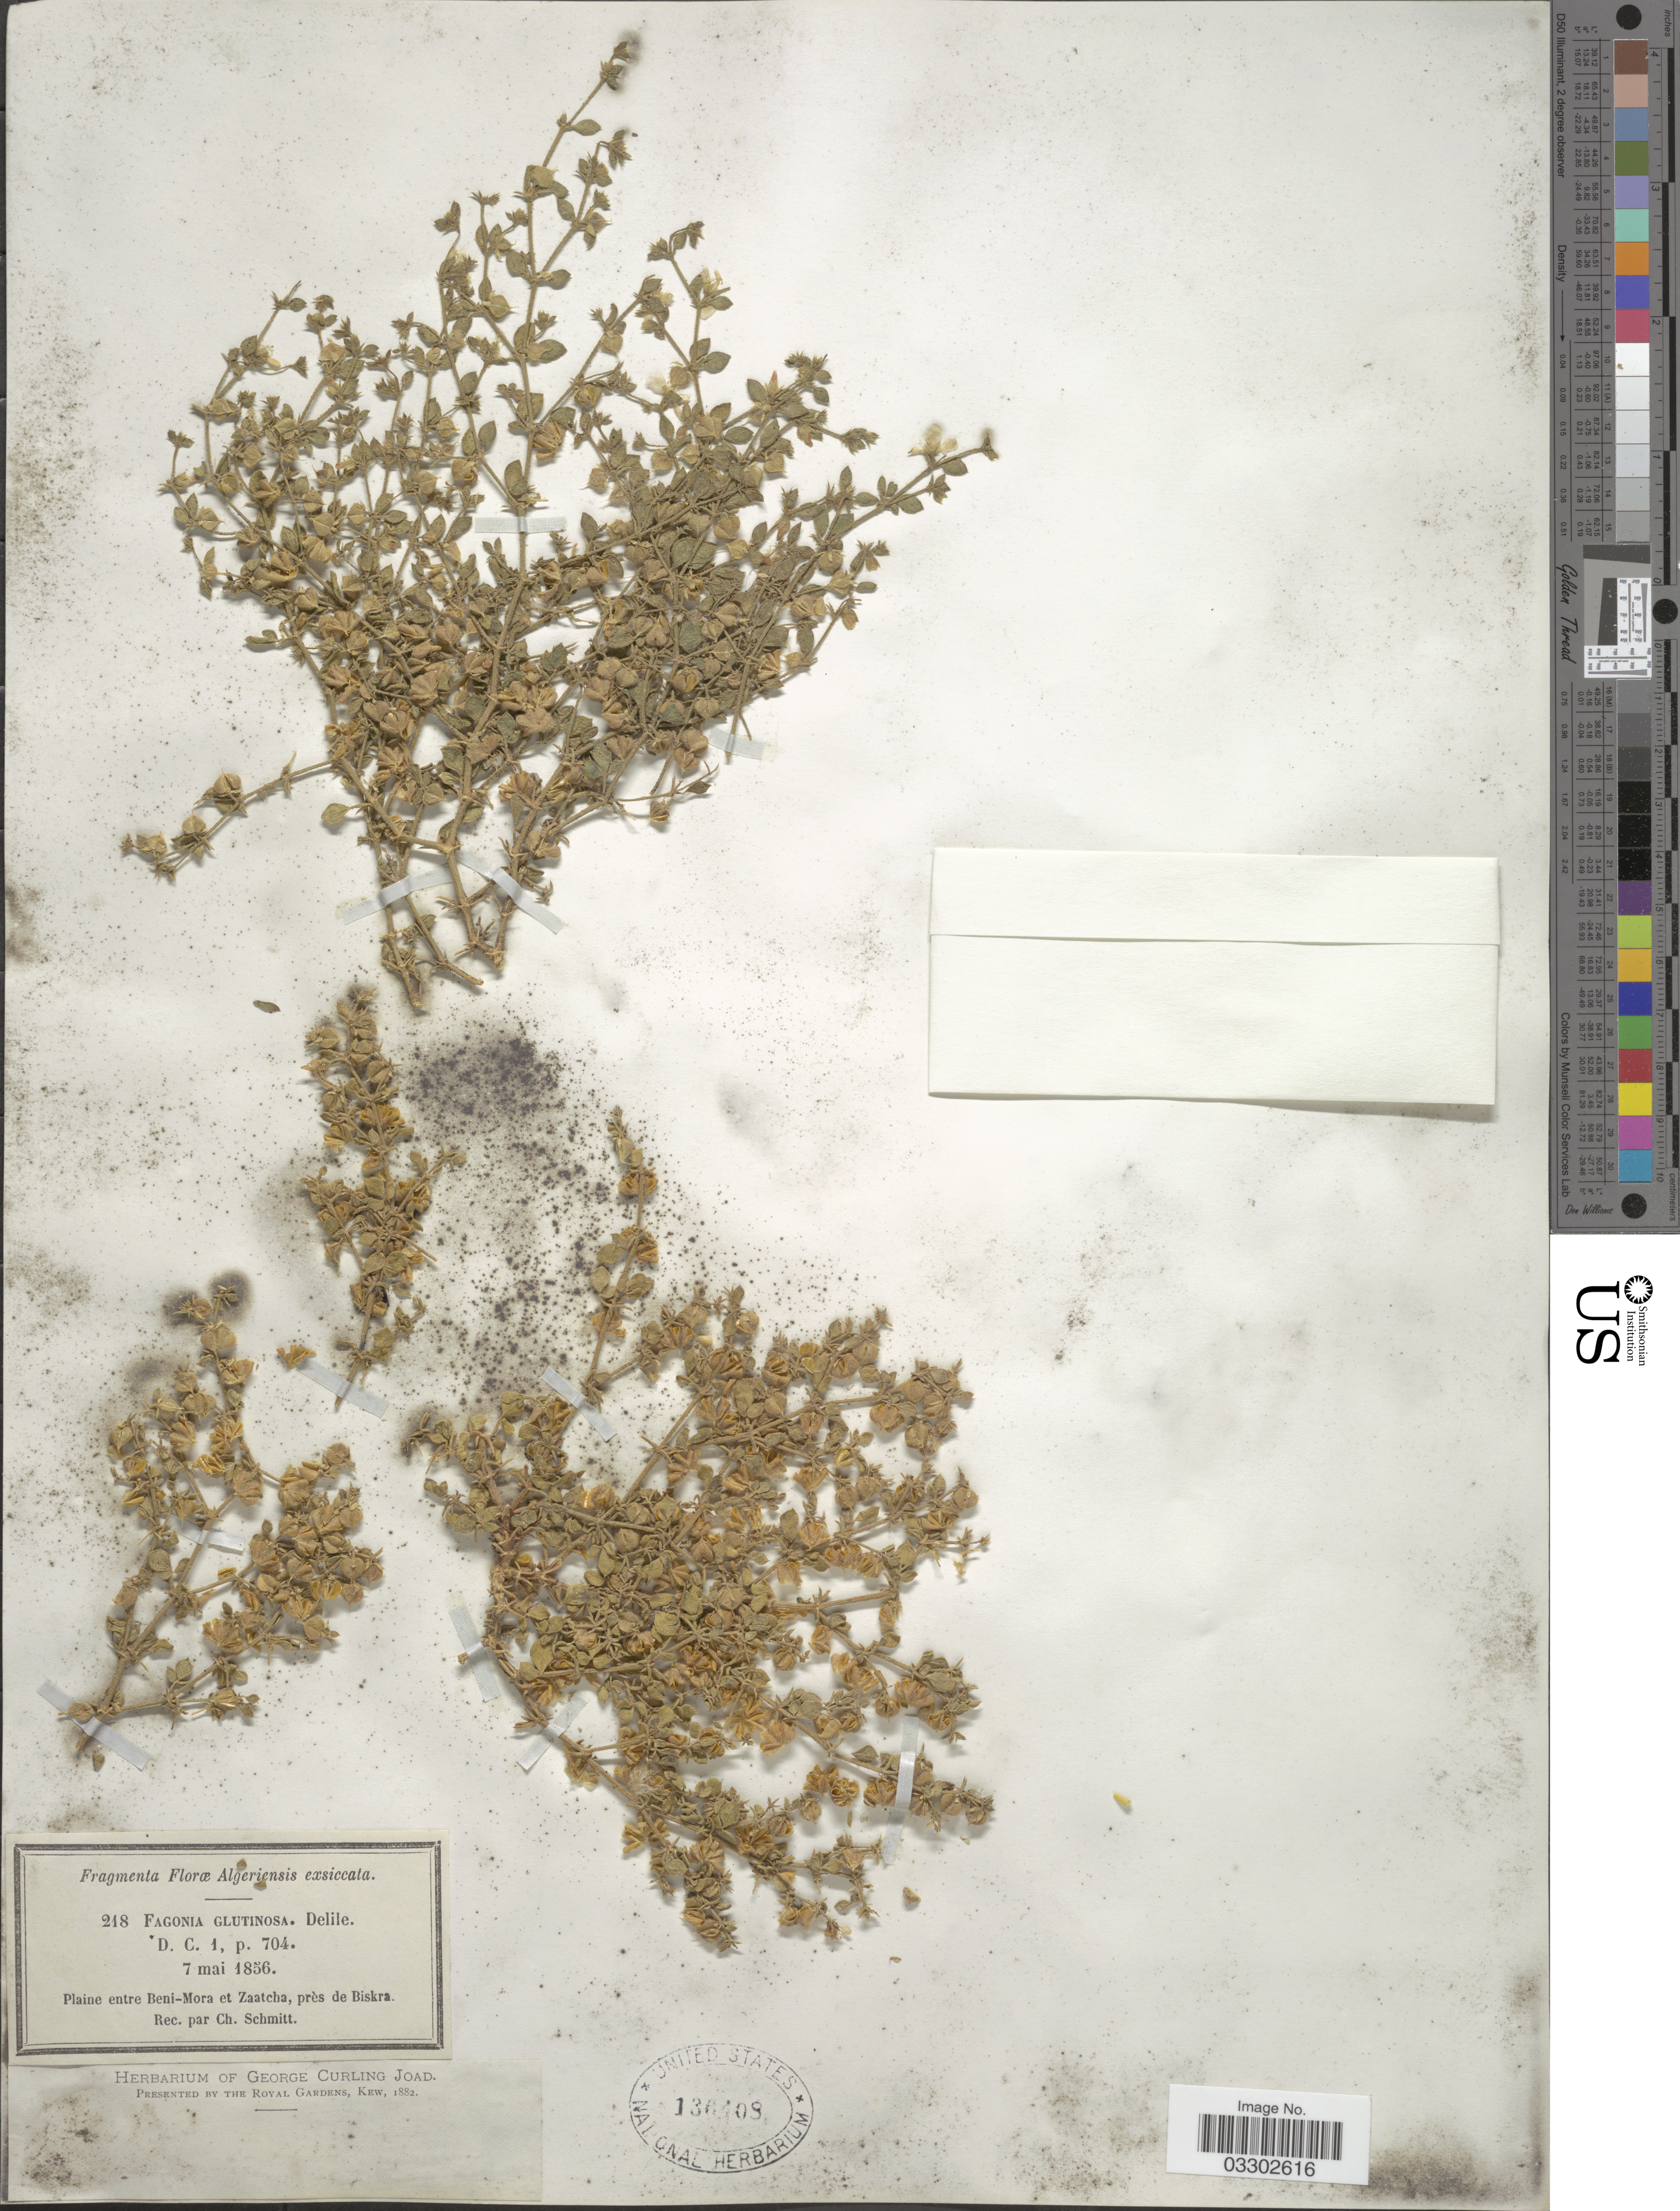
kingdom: Plantae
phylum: Tracheophyta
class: Magnoliopsida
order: Zygophyllales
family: Zygophyllaceae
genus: Fagonia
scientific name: Fagonia glutinosa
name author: Delile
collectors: C. Schmitt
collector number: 218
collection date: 1856-05-07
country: Algeria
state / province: Biskra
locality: Plaine entre Beni-Mora et Zaatcha, près de Biskra.